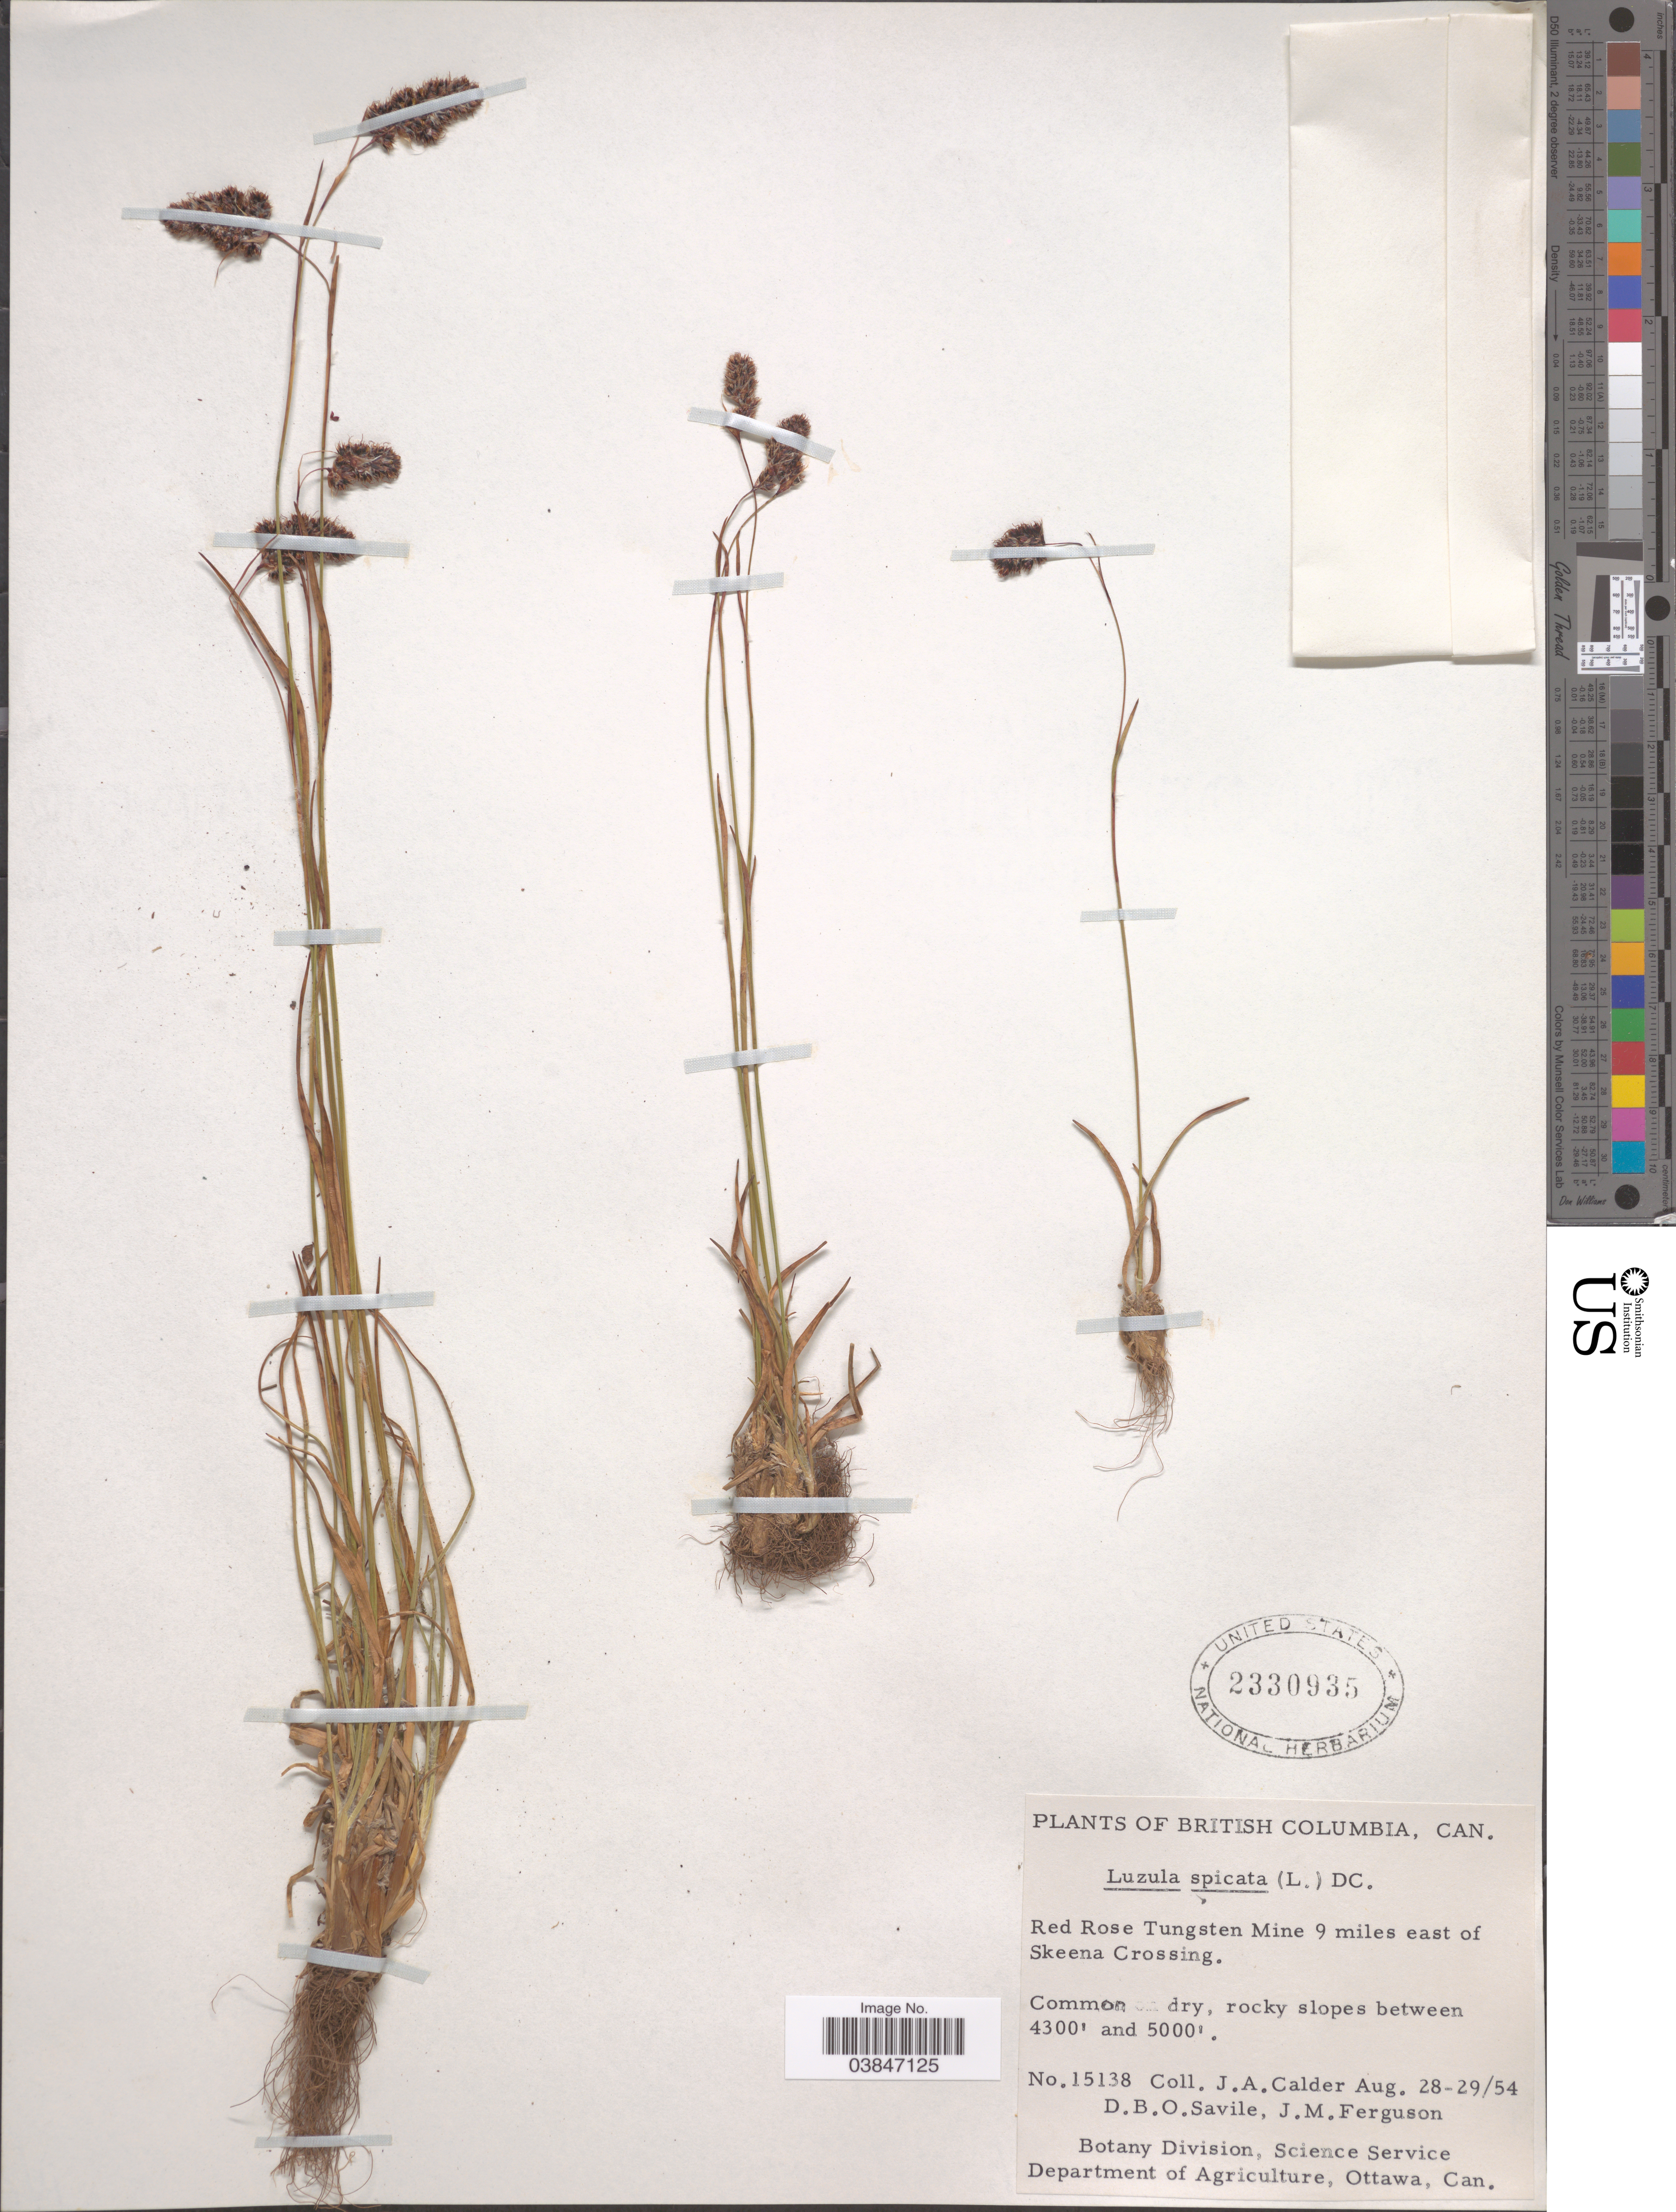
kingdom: Plantae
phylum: Tracheophyta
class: Liliopsida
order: Poales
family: Juncaceae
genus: Luzula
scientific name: Luzula spicata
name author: (L.) DC.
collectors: J. A. Calder, D. Savile & J. M. Ferguson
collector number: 15138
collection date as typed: Transcribed d/m/y: 28/8/54 to 29/8/54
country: Canada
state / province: British Columbia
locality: Red Rose Tungsten Mine 9 miles east of Skeena Crossing.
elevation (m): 1311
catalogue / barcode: US 2330935